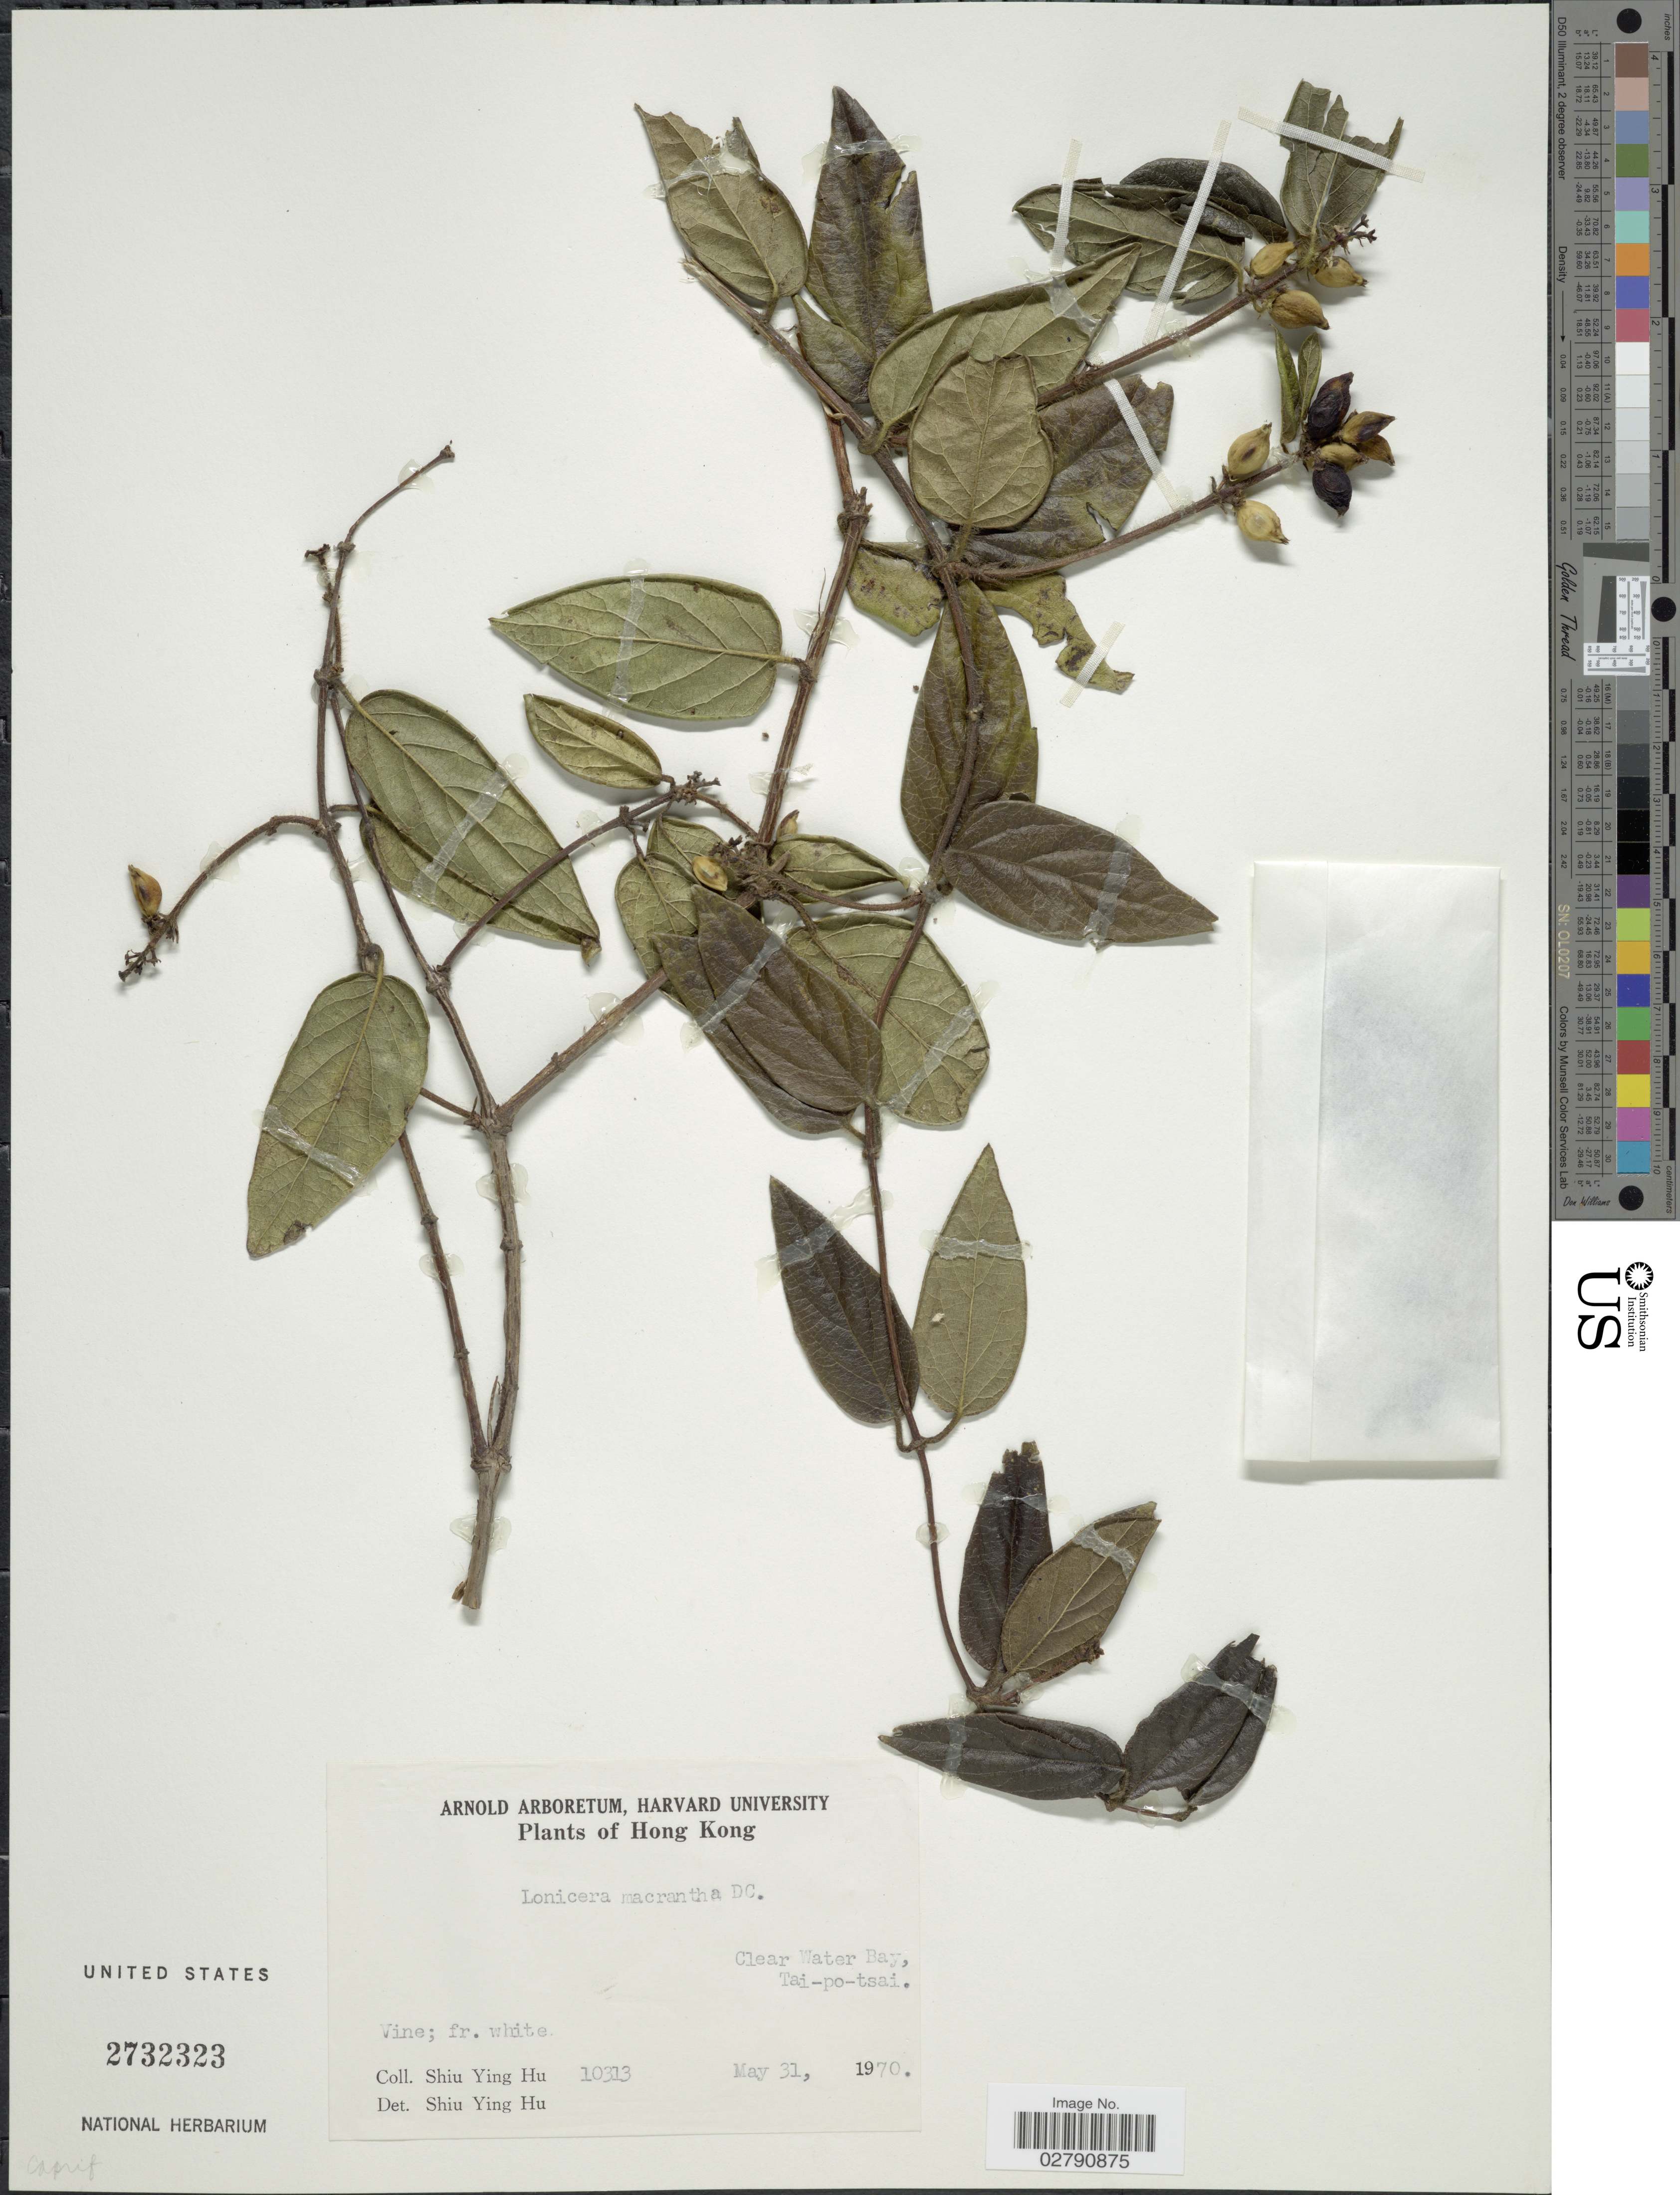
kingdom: Plantae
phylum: Tracheophyta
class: Magnoliopsida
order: Dipsacales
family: Caprifoliaceae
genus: Lonicera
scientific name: Lonicera macrantha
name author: Spreng.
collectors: S. Y. Hu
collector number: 10313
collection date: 1970-05-31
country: China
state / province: Hong Kong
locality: Clear Water Bay, Tai-po-tsai.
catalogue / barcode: US 2732323